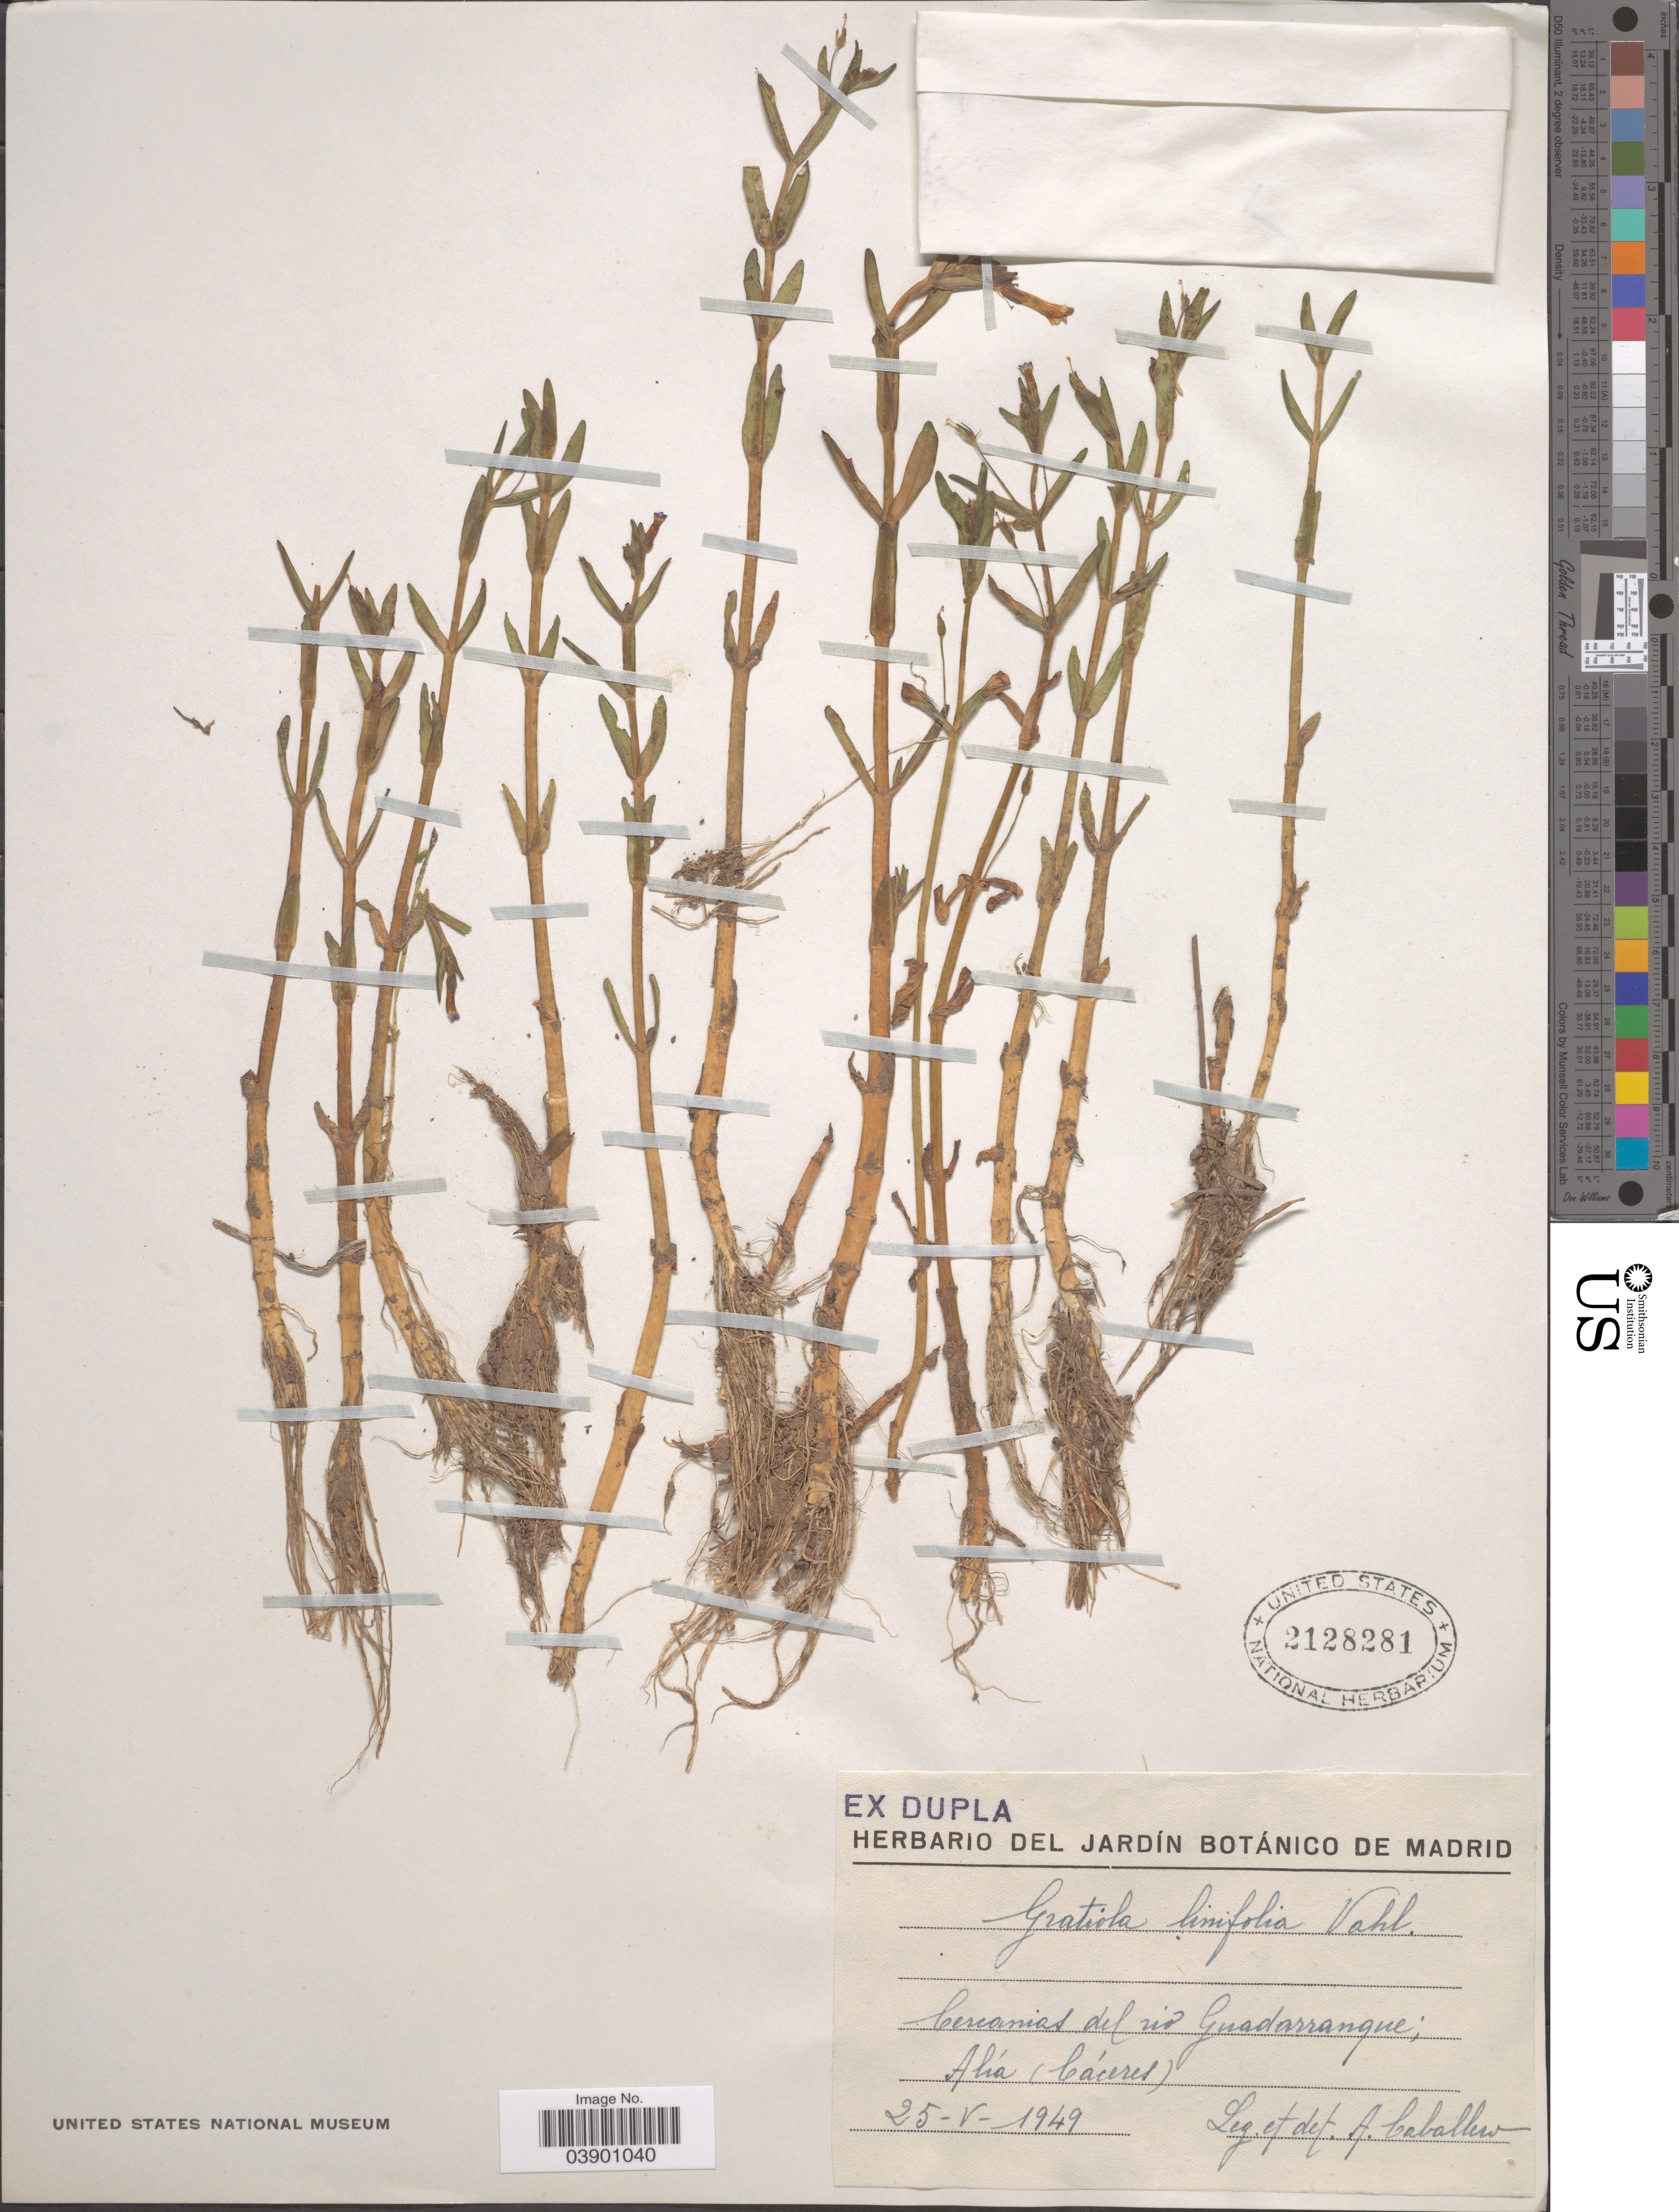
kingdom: Plantae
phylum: Tracheophyta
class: Magnoliopsida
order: Lamiales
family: Plantaginaceae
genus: Gratiola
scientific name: Gratiola linifolia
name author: Vahl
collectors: A. Caballero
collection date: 1949-05-25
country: Spain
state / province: Madrid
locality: Cerramias del rio Guadarranque; Aliá (Cáceres).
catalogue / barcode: US 2128281